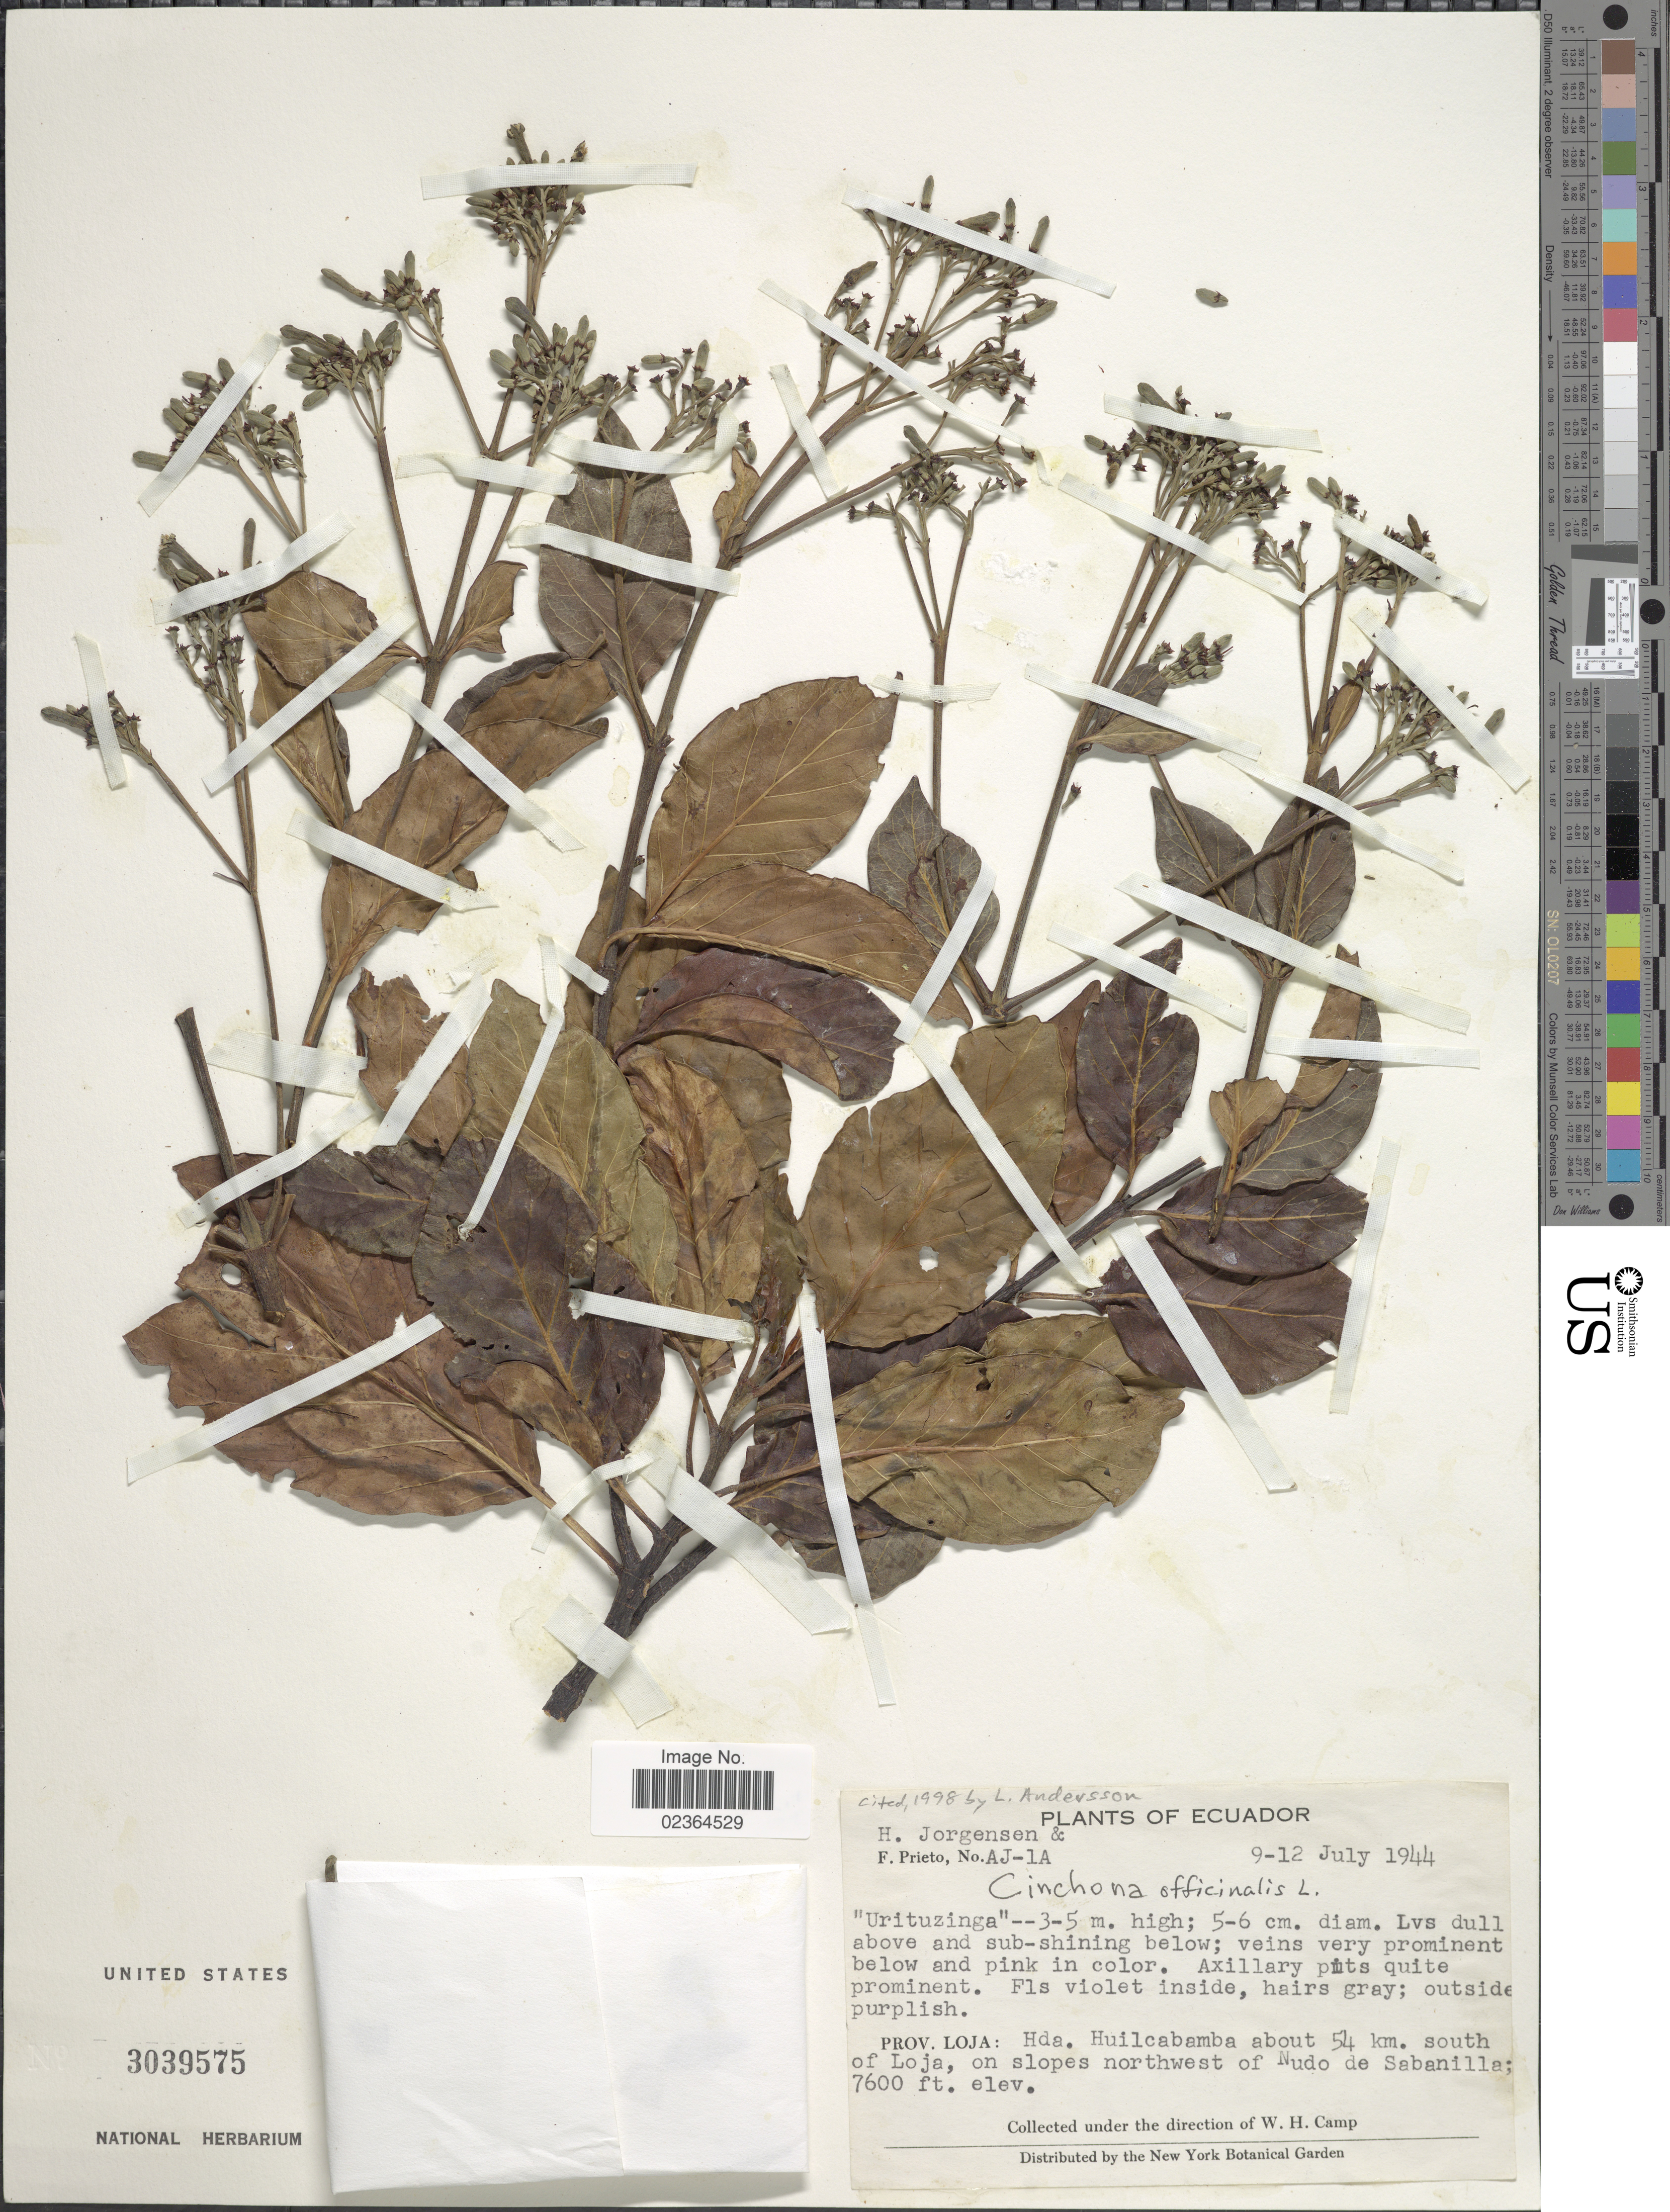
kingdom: Plantae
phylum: Tracheophyta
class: Magnoliopsida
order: Gentianales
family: Rubiaceae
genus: Cinchona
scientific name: Cinchona officinalis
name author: L.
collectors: H. Jørgensen & F. Prieto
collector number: AJ-1A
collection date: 1944-07-09/1944-07-12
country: Ecuador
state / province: Loja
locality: Hda. Huilcabamba about 54 km. south of Loja, on slopes northwest of Nudo de Sabanilla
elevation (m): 2316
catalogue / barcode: US 3039575